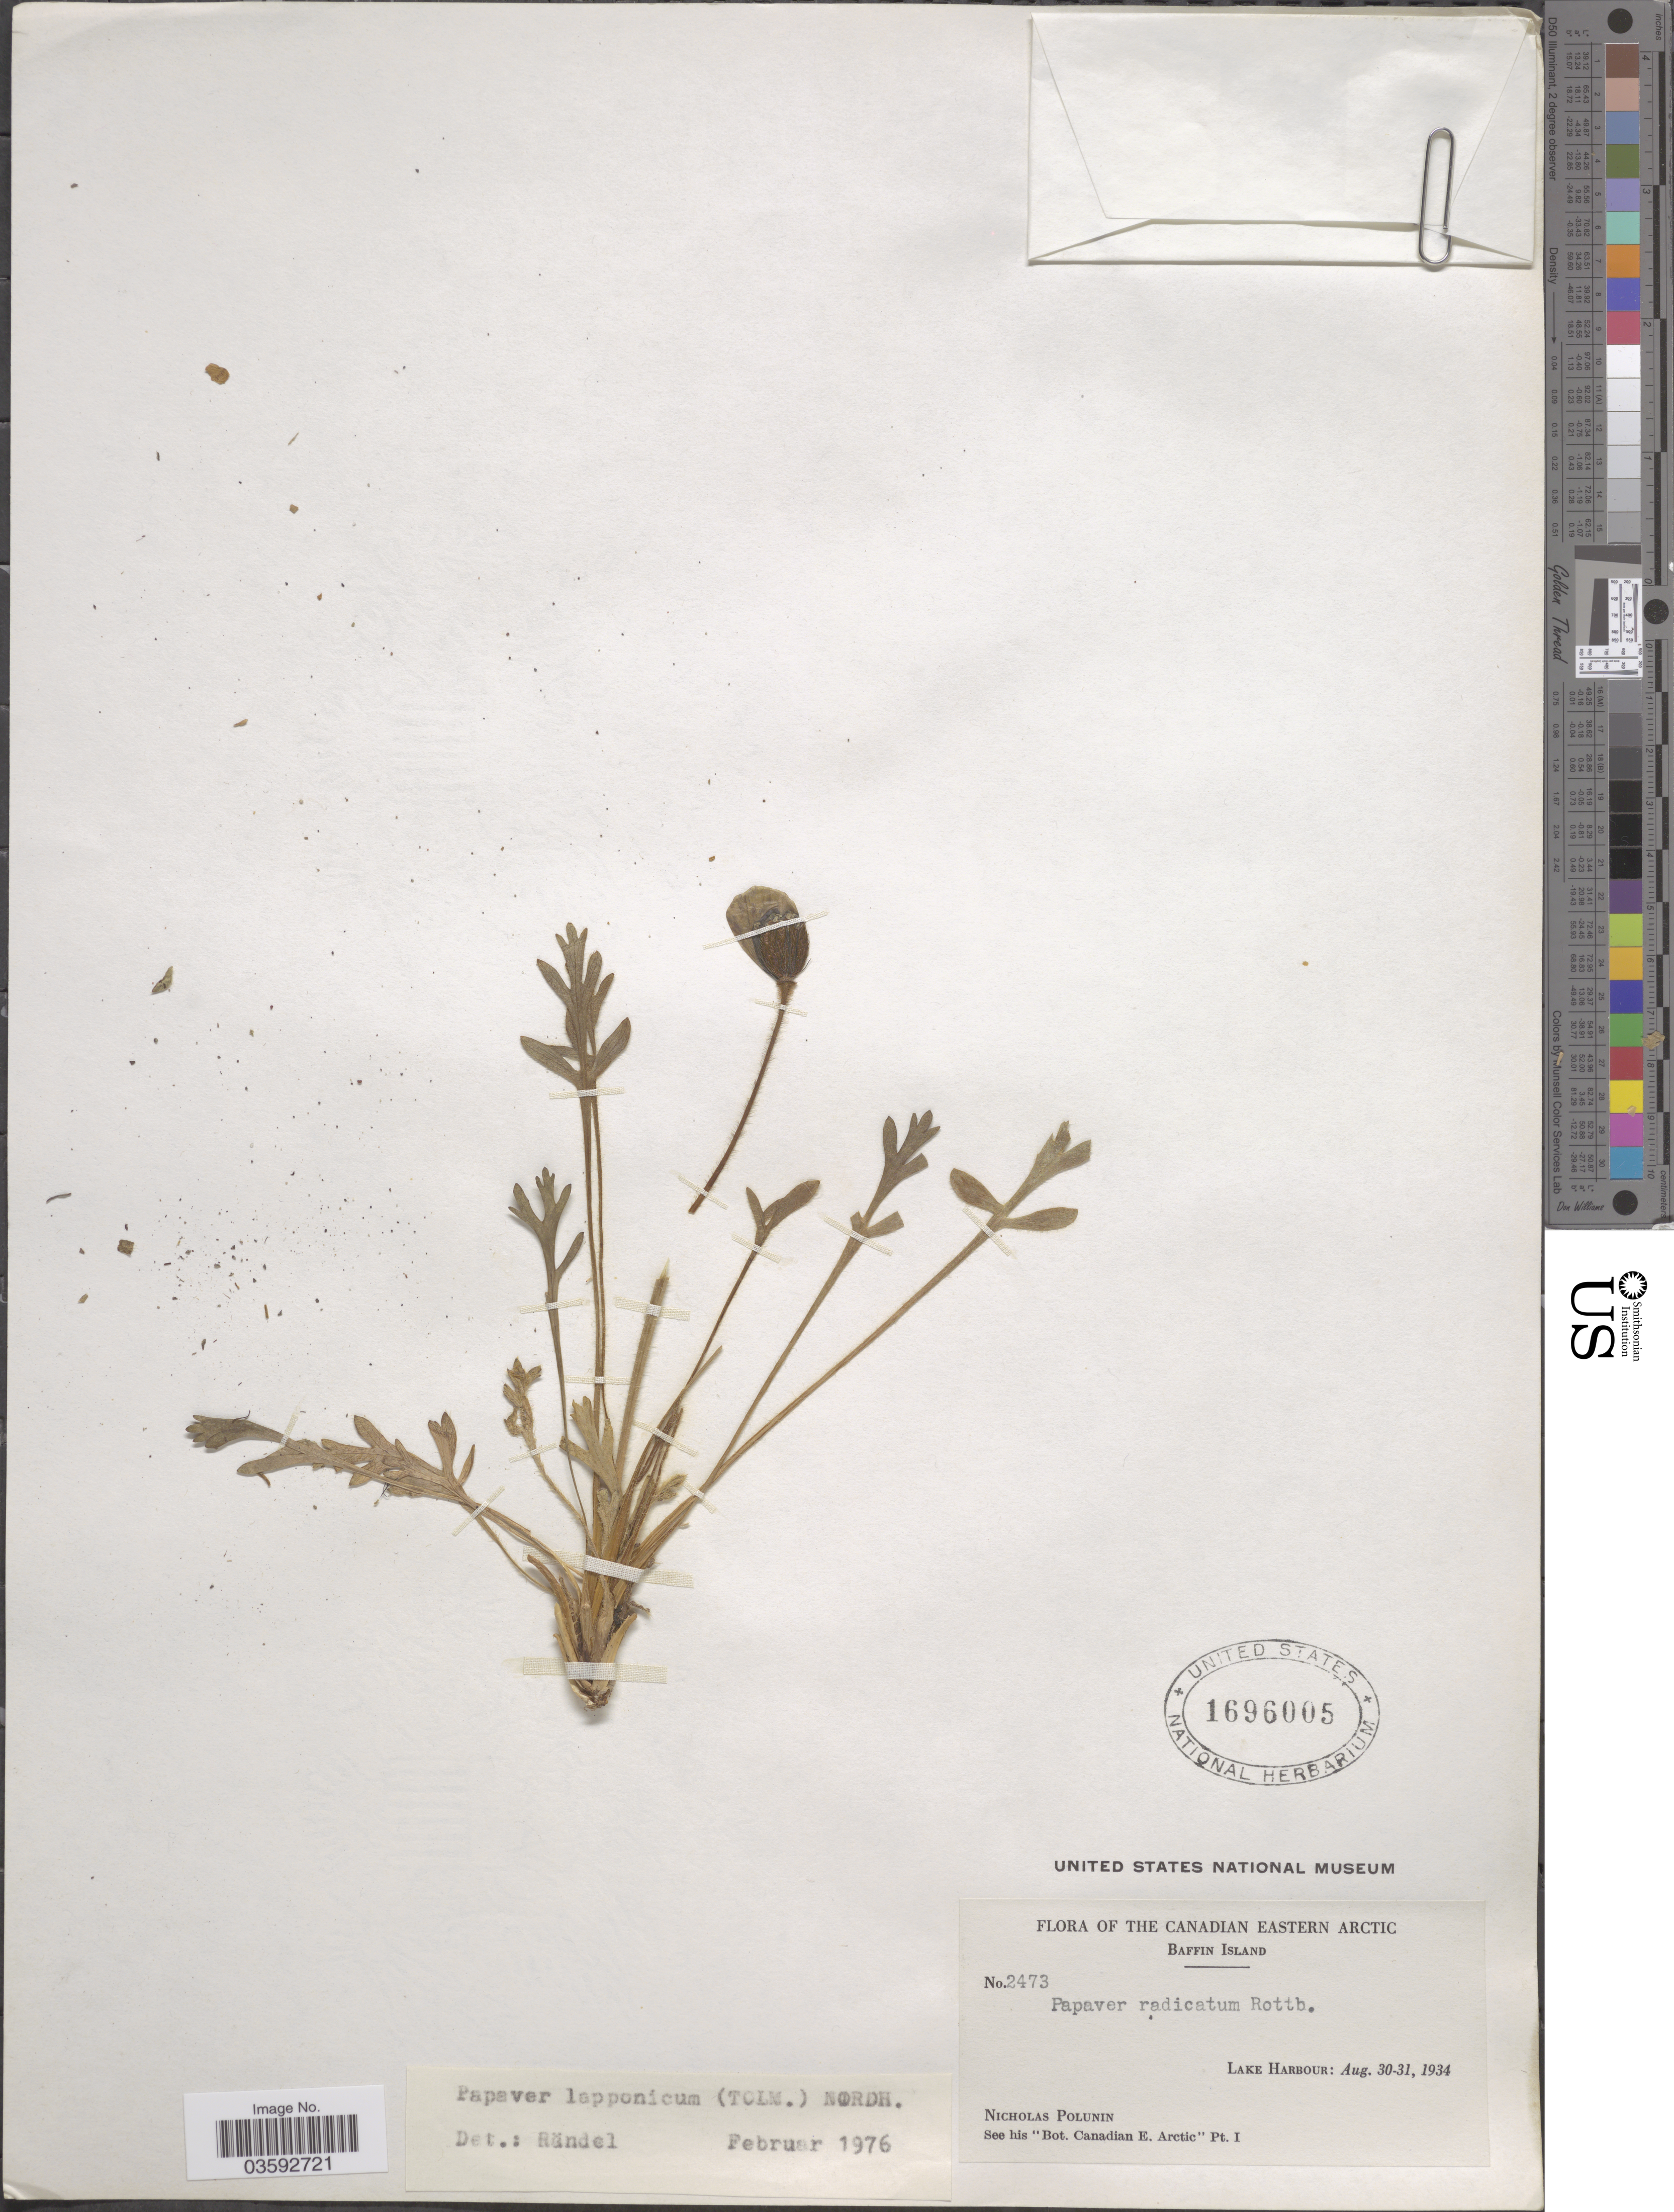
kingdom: Plantae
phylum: Tracheophyta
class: Magnoliopsida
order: Ranunculales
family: Papaveraceae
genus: Papaver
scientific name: Papaver lapponicum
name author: (Tolm.) Nordh.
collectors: N. V. Polunin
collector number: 2473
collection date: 1934-08-30/1934-08-31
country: Canada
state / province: Nunavut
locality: The Canadian Eastern Arctic. Baffin Island. Lake Harbour.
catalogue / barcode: US 1696005